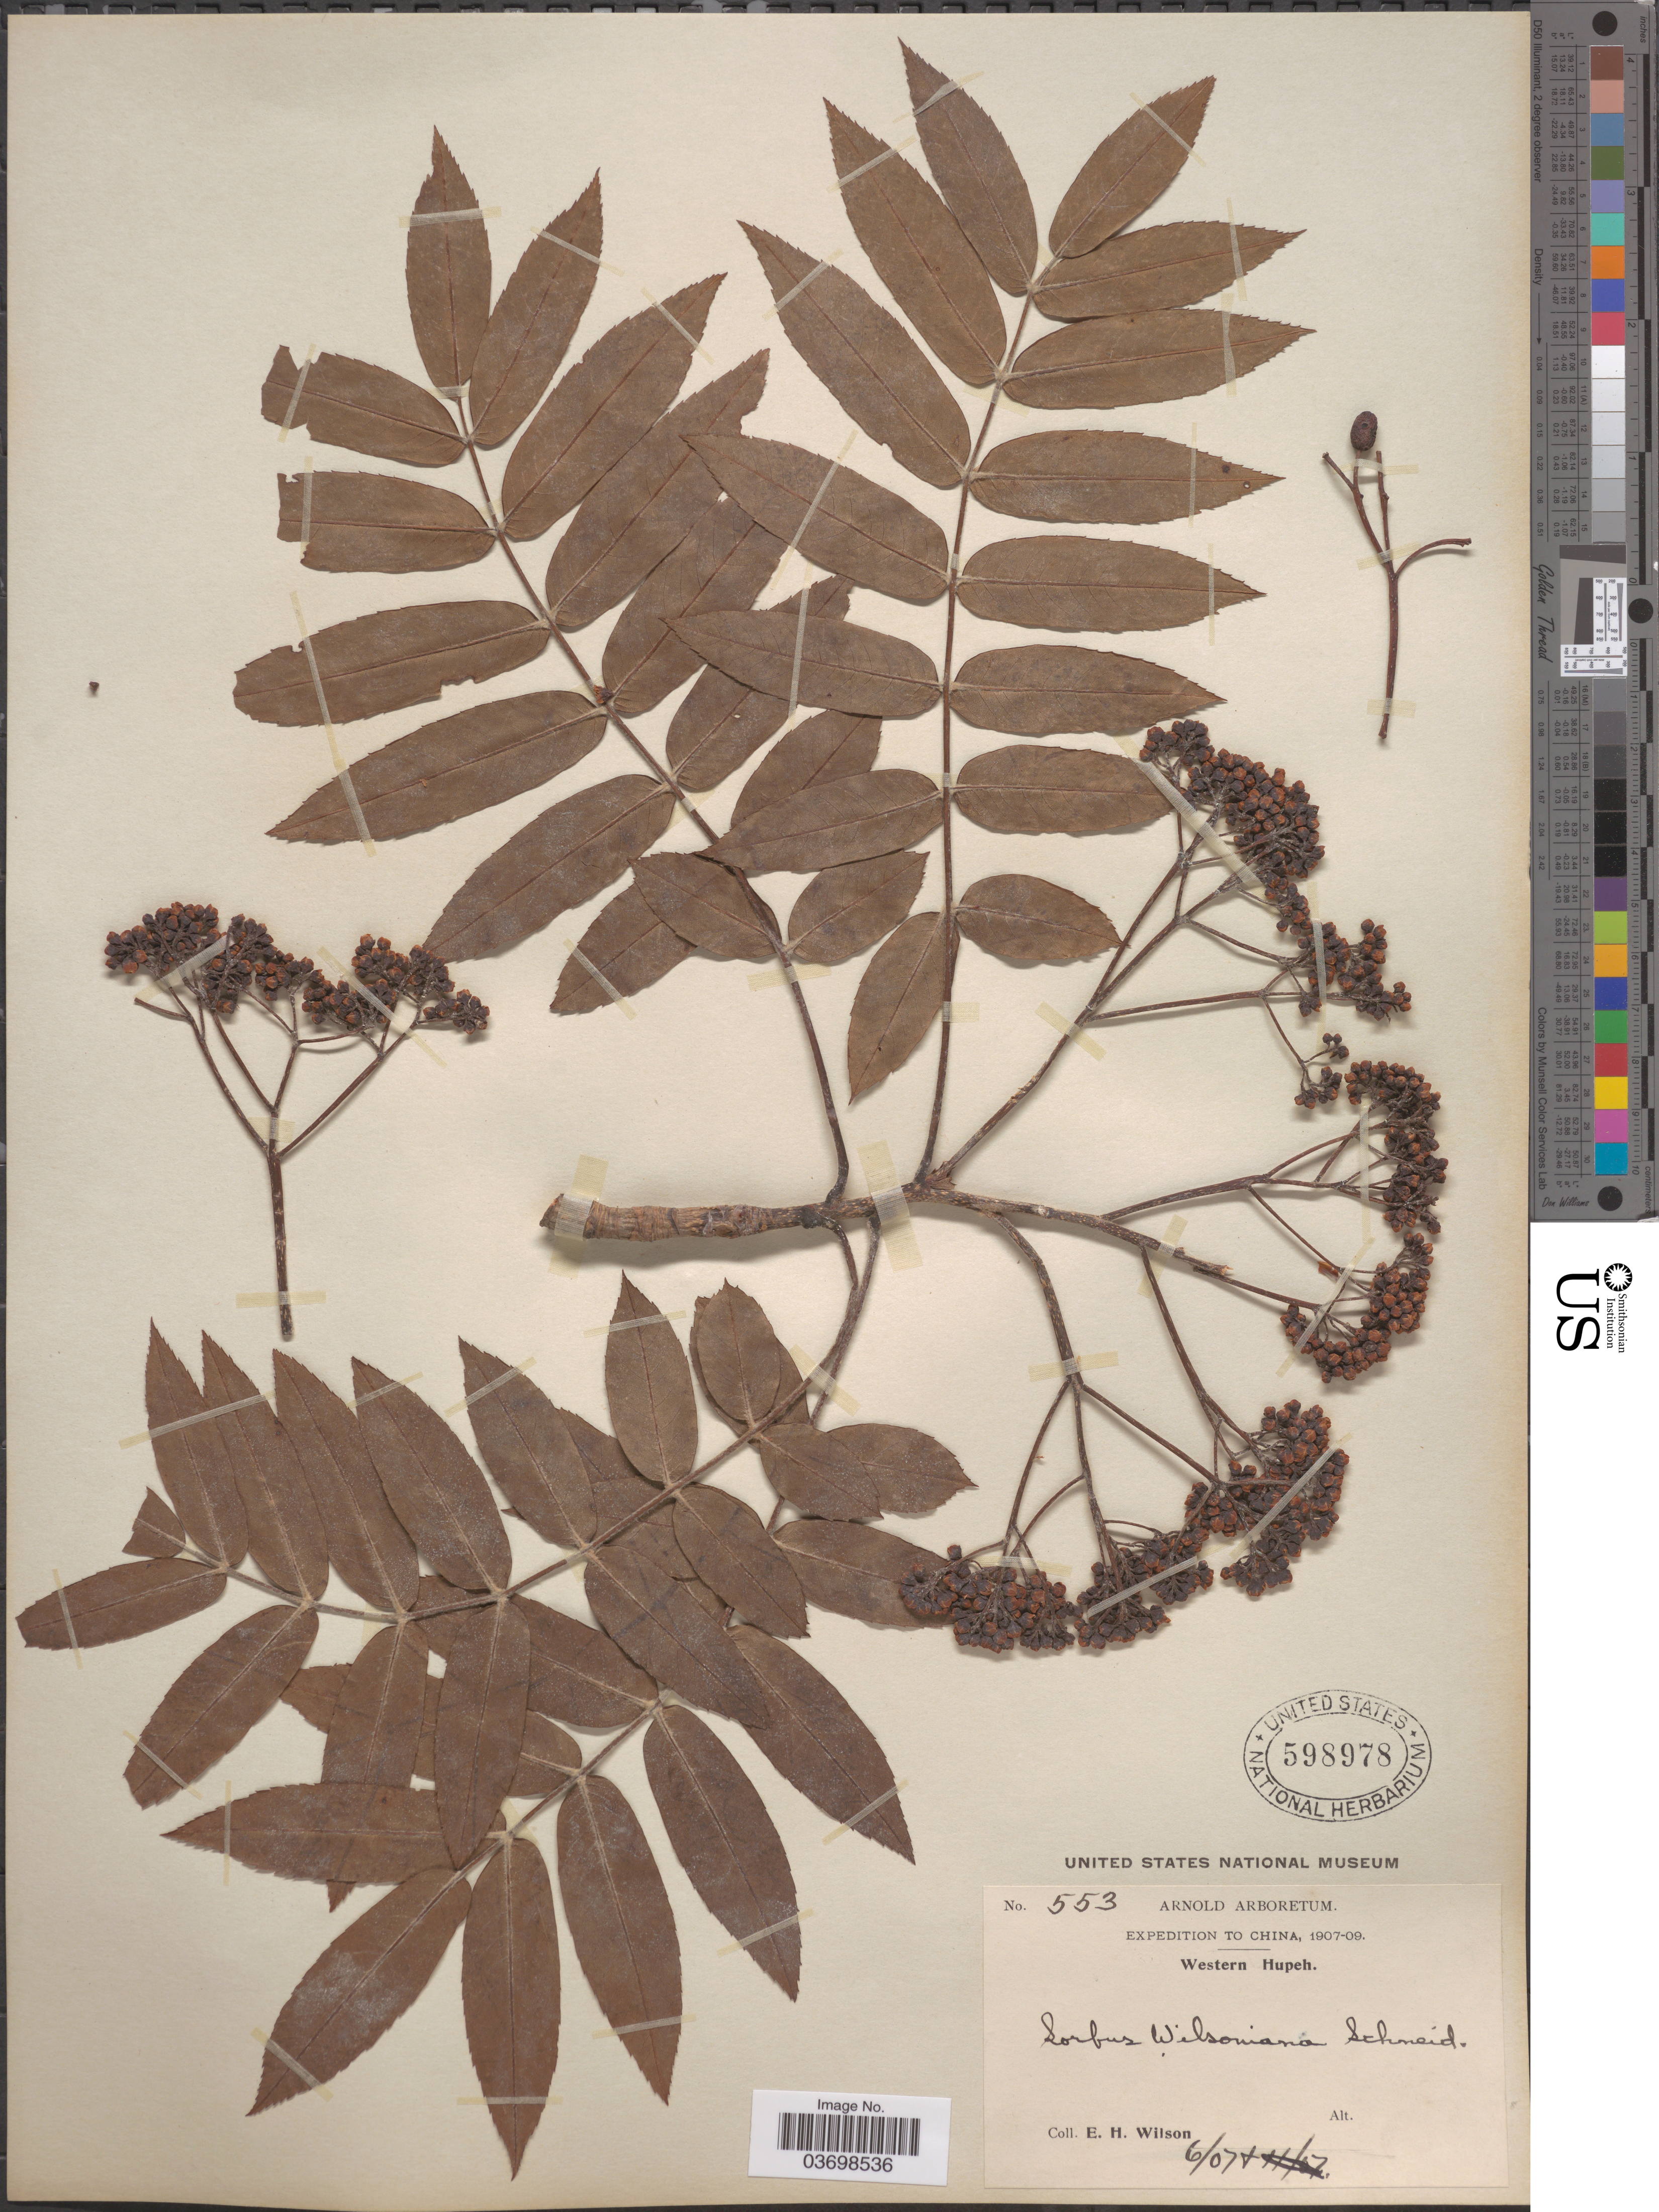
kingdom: Plantae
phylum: Tracheophyta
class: Magnoliopsida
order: Rosales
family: Rosaceae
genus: Sorbus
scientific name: Sorbus wilsoniana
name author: C.K. Schneid.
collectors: E. Wilson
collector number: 553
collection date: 1907-06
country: China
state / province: Hubei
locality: Western Hupeh.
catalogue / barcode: US 598978